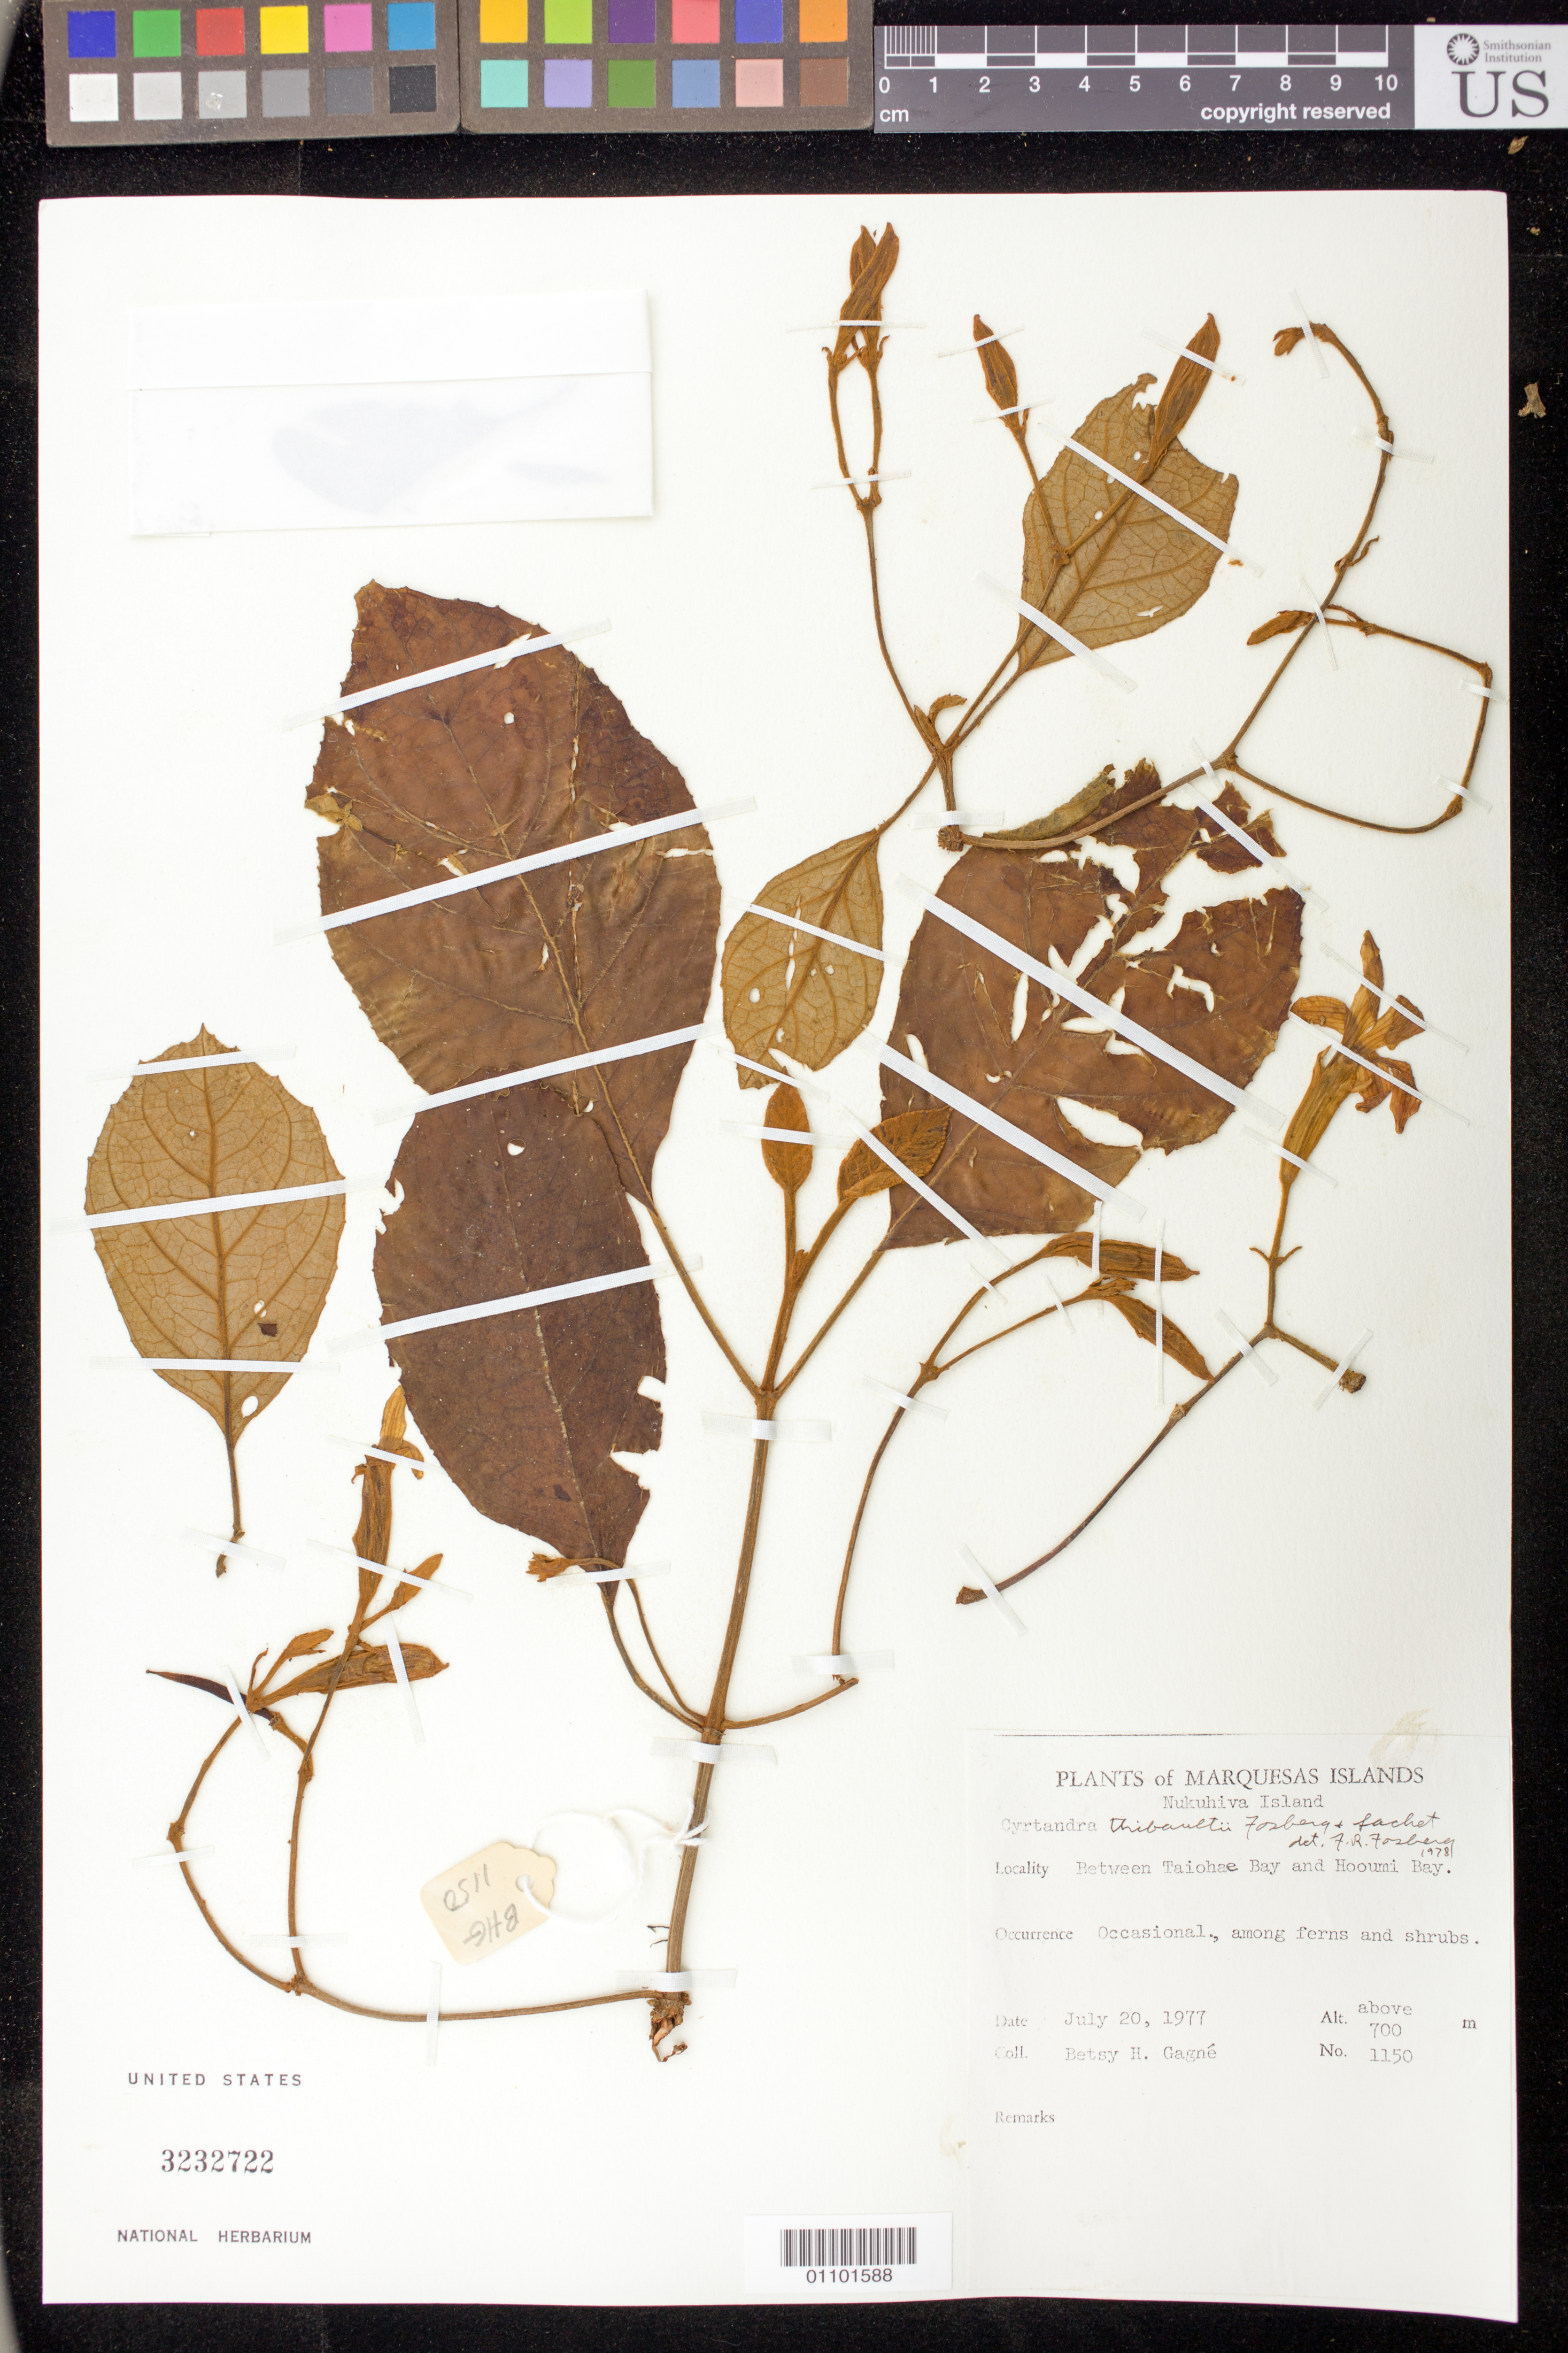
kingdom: Plantae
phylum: Tracheophyta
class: Magnoliopsida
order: Lamiales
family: Gesneriaceae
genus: Cyrtandra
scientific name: Cyrtandra thibaultii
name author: Fosberg & Sachet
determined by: Fosberg, F. R.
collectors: B. H. Gagné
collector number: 1150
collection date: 1977-07-20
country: French Polynesia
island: Nuku Hiva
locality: between Taiohae Bay and Hooumi Bay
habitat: Occasional among ferns and shrubs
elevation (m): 700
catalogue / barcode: US 3232722